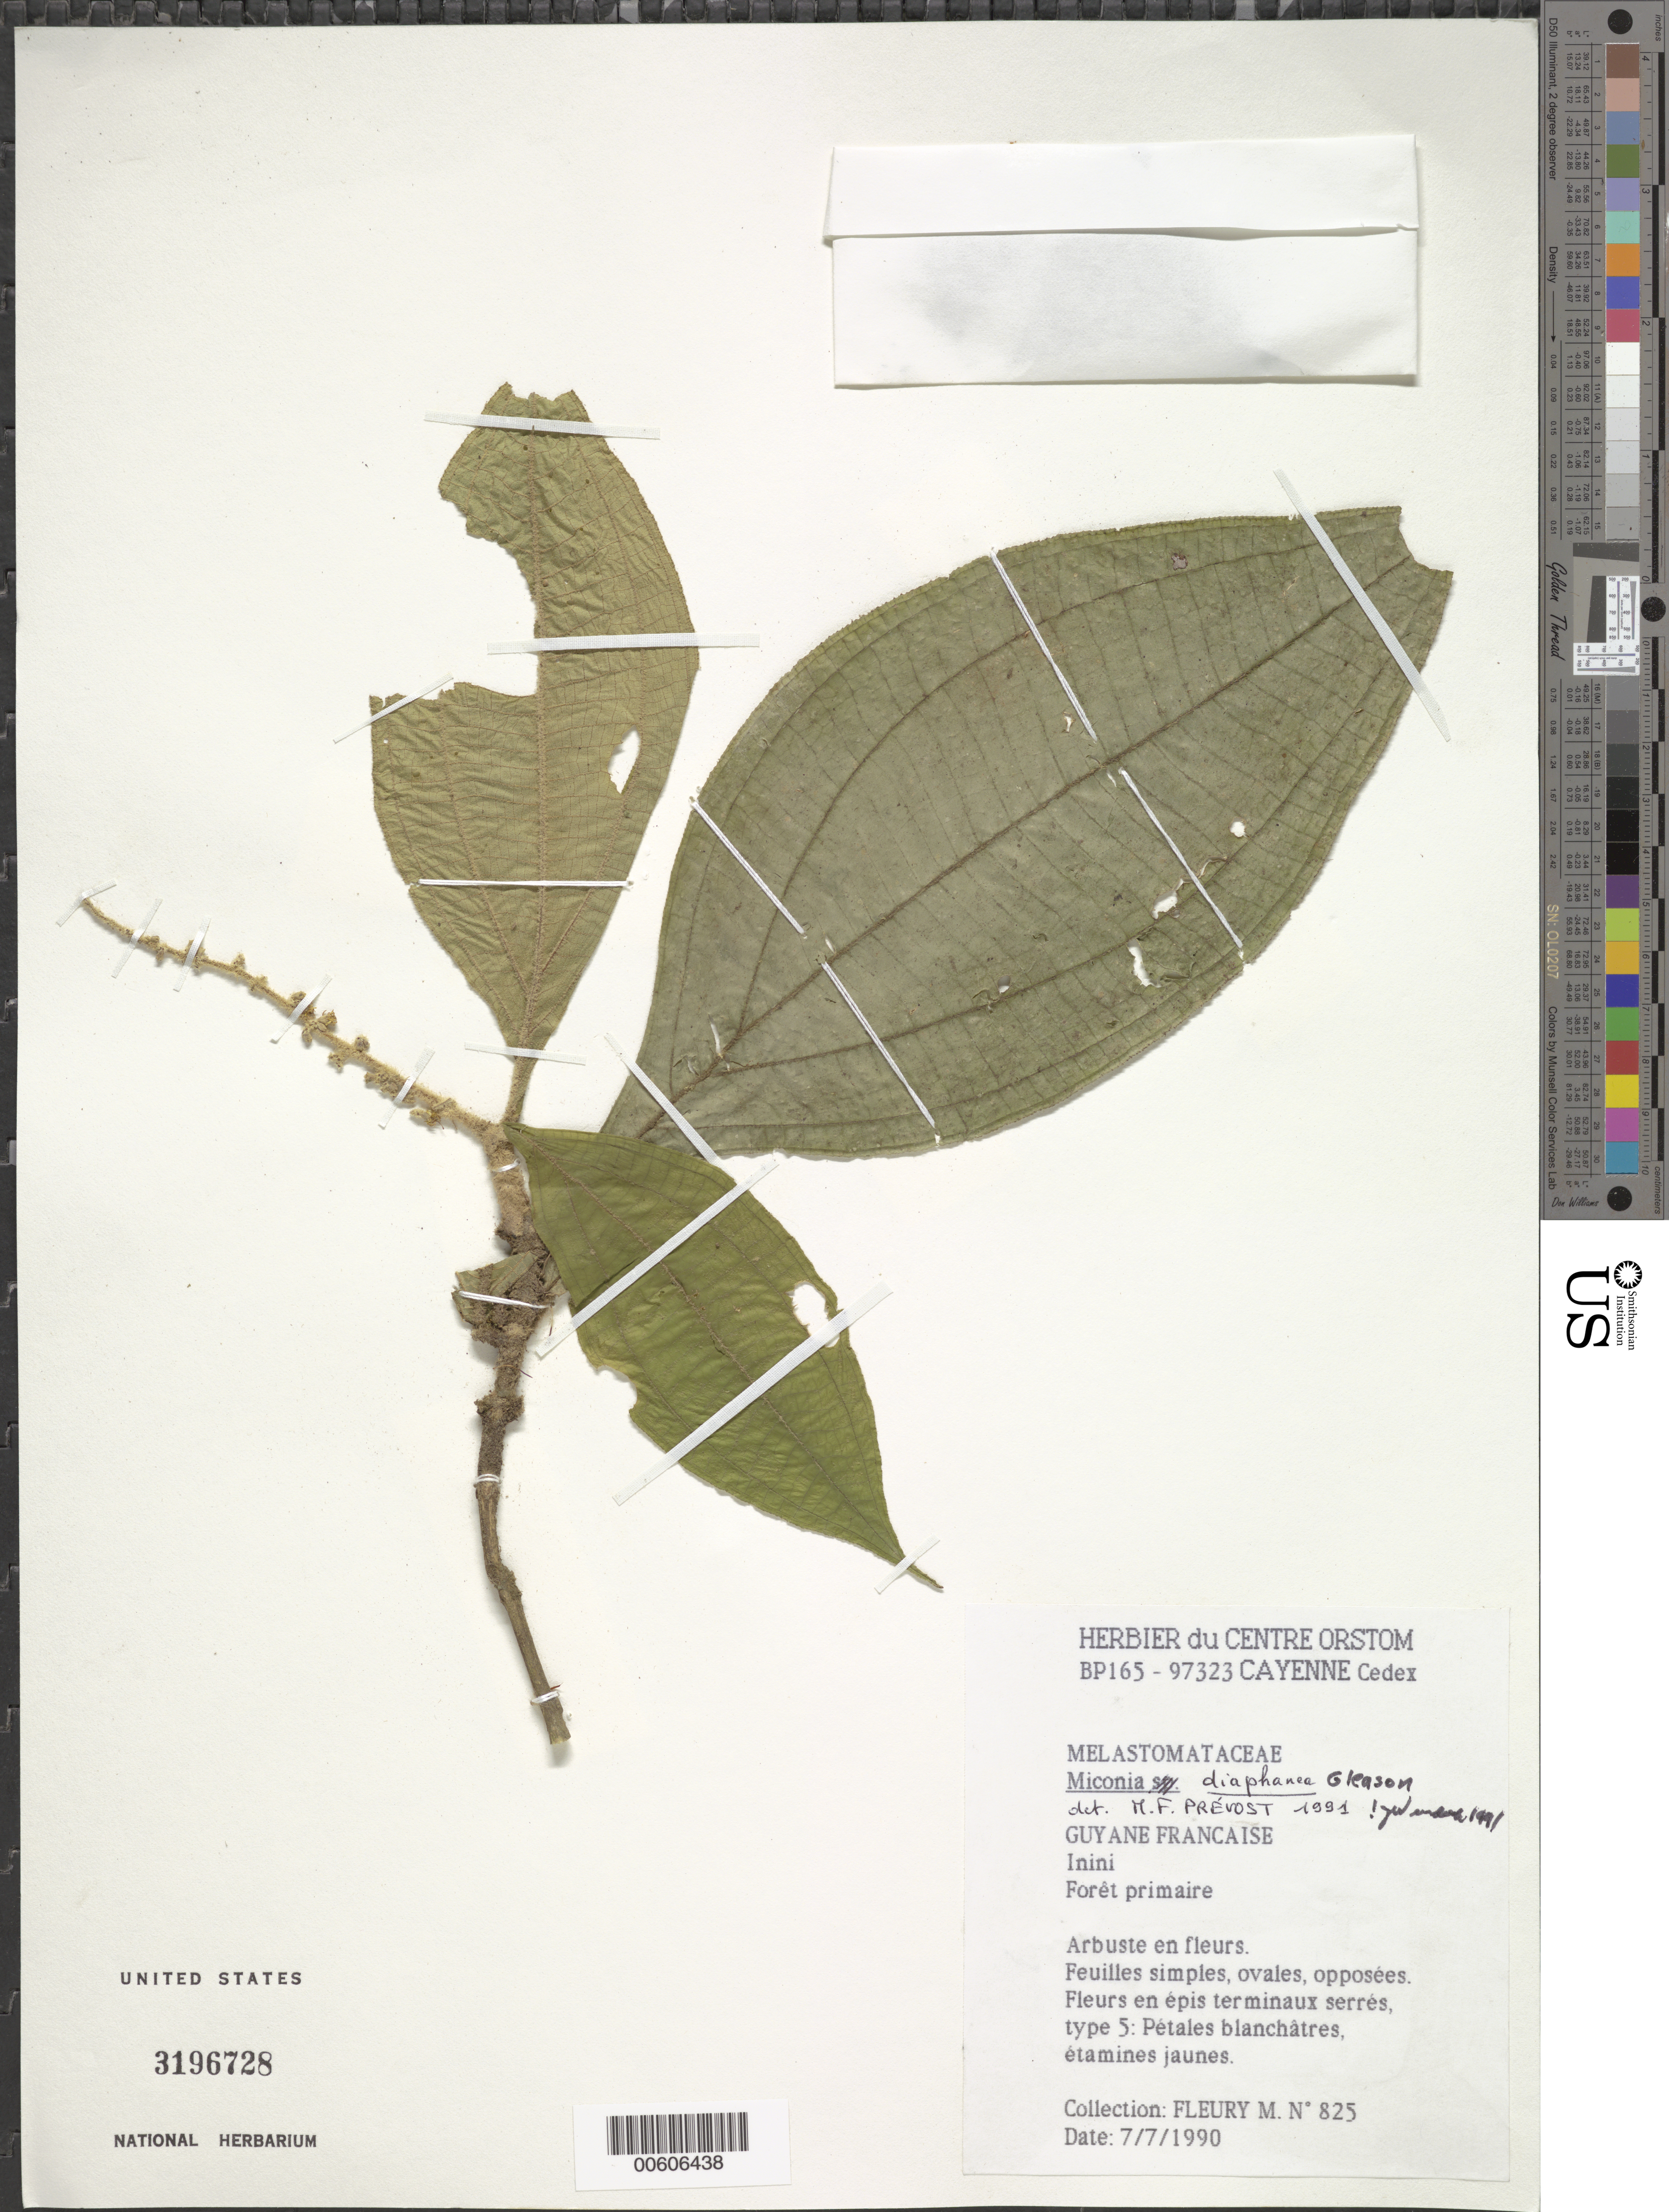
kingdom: Plantae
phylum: Tracheophyta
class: Magnoliopsida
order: Myrtales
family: Melastomataceae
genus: Miconia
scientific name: Miconia diaphanea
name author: Gleason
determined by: Wurdack, John J., (US), US (UNITED STATES)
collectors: M. Fleury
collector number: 825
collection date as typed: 7-Jul-90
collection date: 1990-07-07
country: French Guiana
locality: Inini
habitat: Primary forest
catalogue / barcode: US 3196728